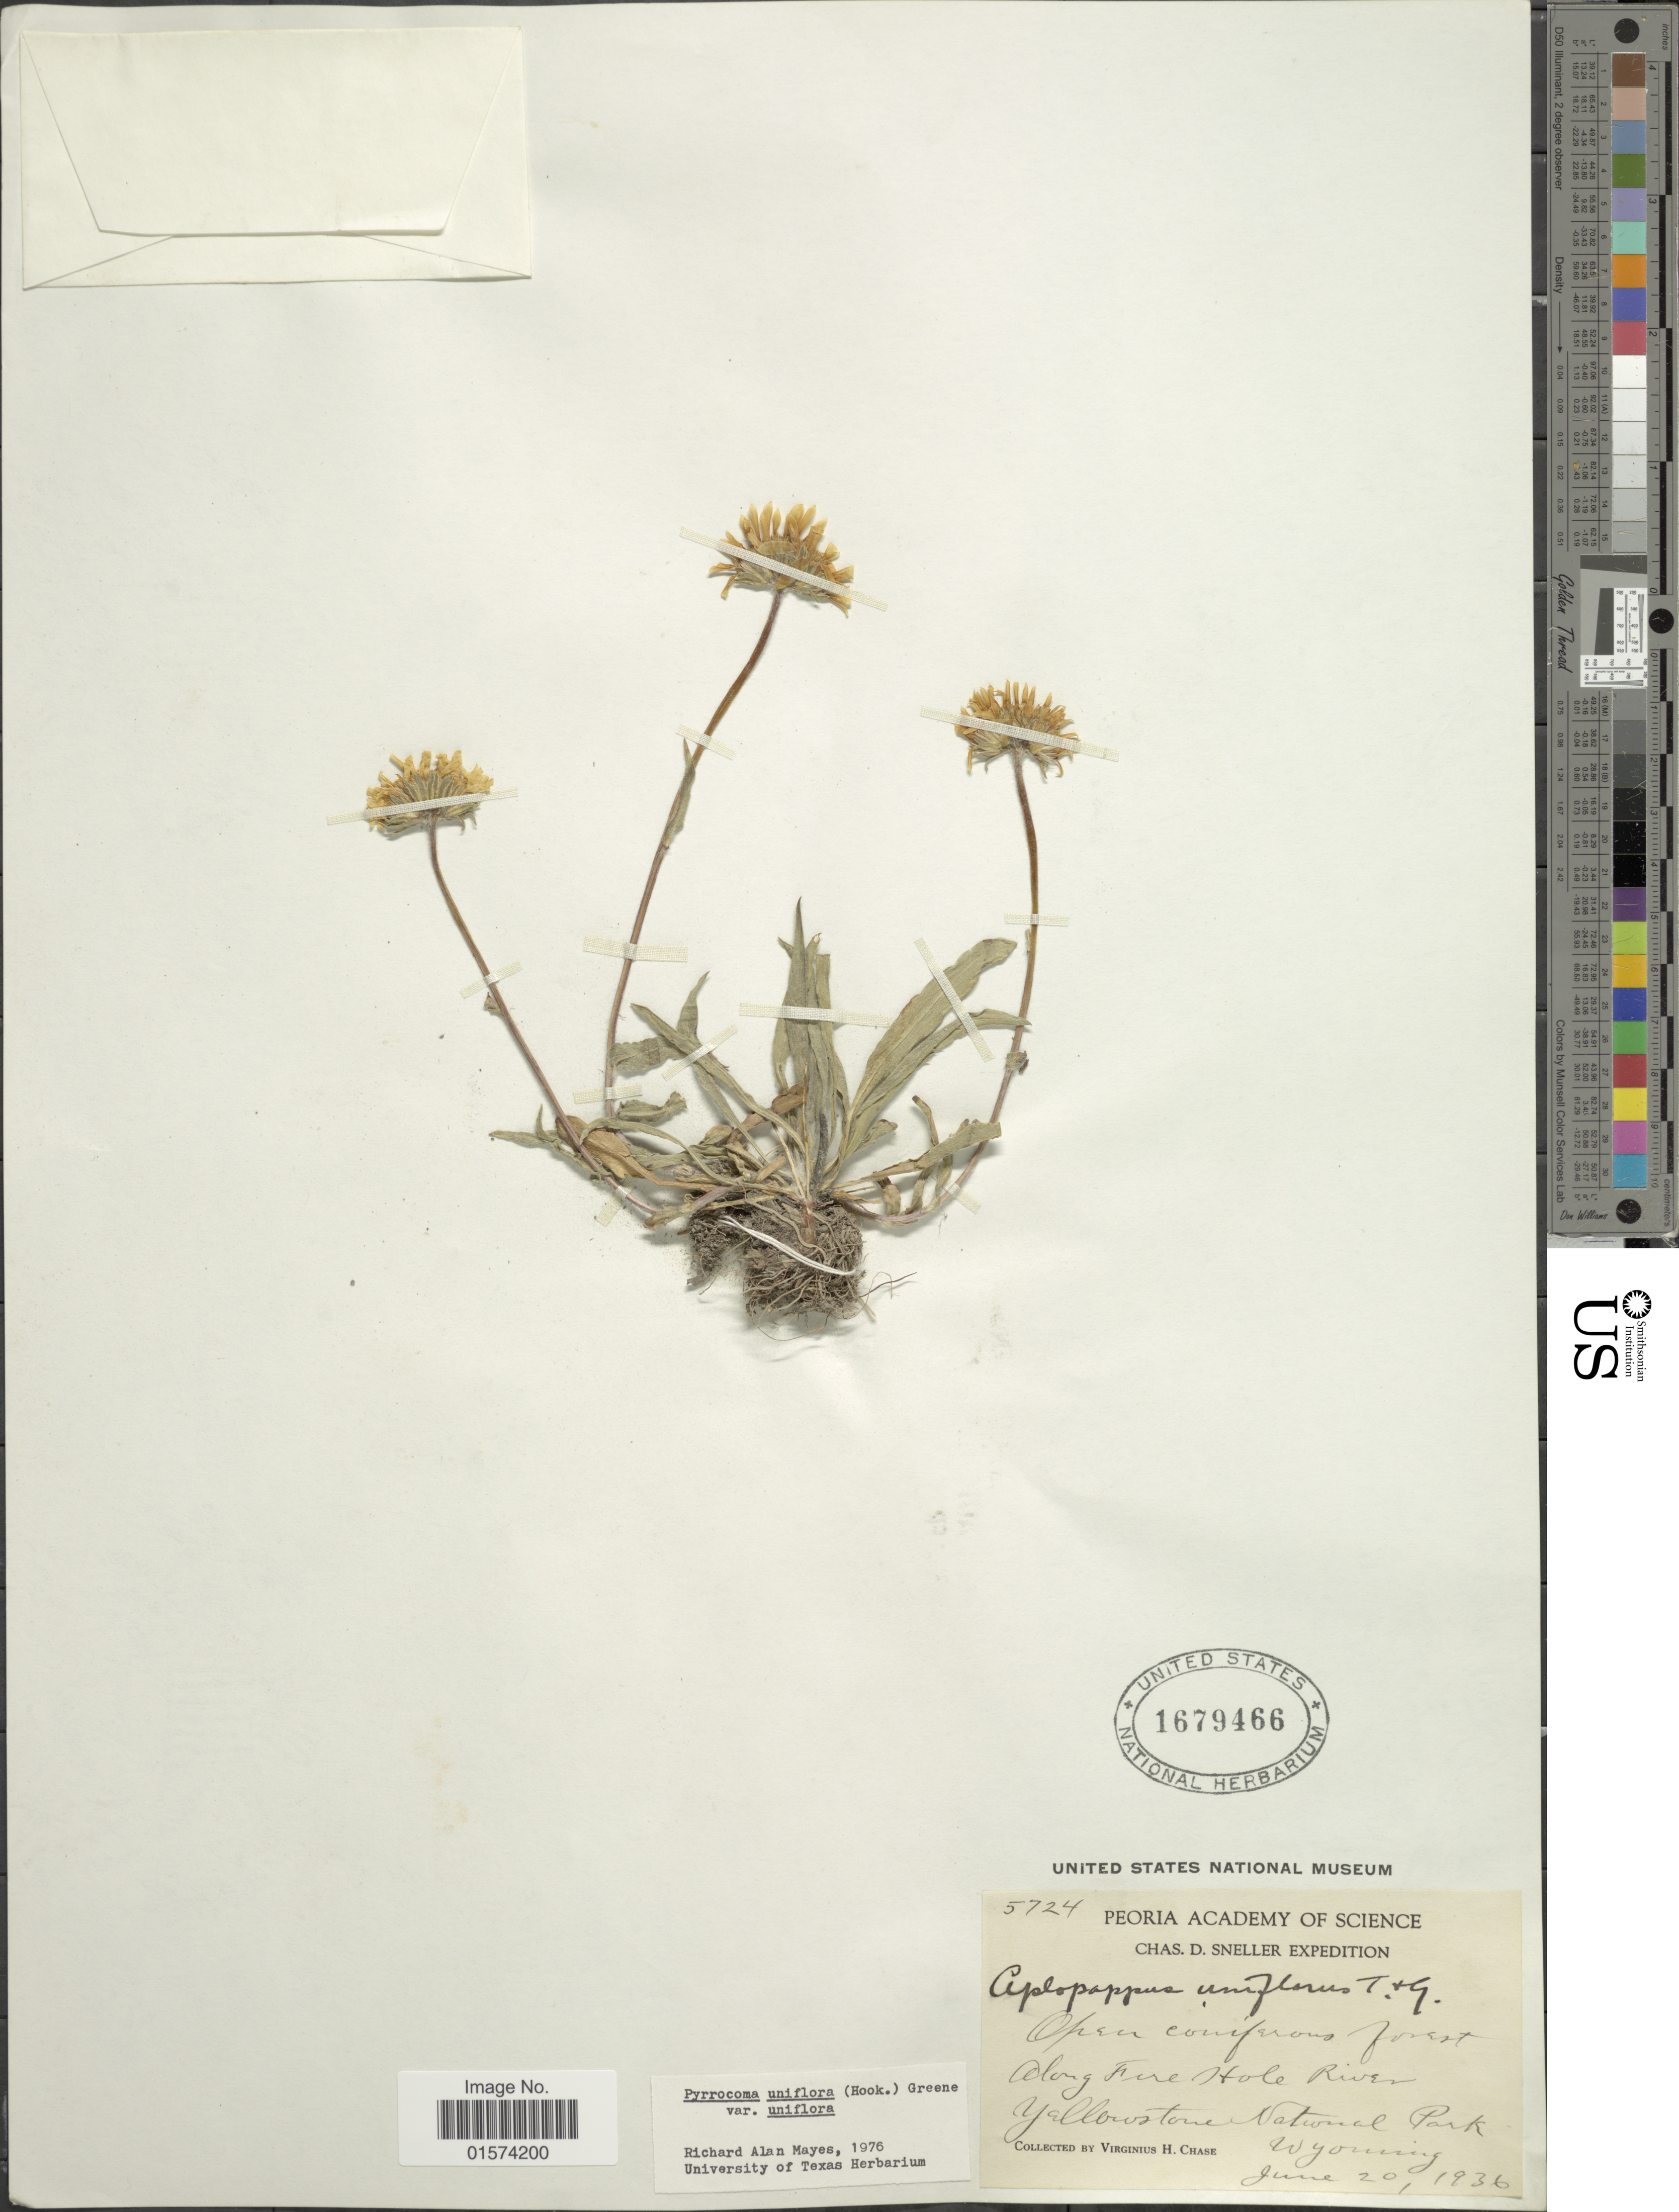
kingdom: Plantae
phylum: Tracheophyta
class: Magnoliopsida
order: Asterales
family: Asteraceae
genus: Pyrrocoma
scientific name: Pyrrocoma uniflora var. uniflora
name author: (Hook.) Greene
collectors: V. H. Chase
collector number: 5724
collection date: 1936-06-20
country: United States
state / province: Wyoming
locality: Chas. D. Sneller, Along Fire Stole Hole River, Yellowstone National Park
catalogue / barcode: US 1679466